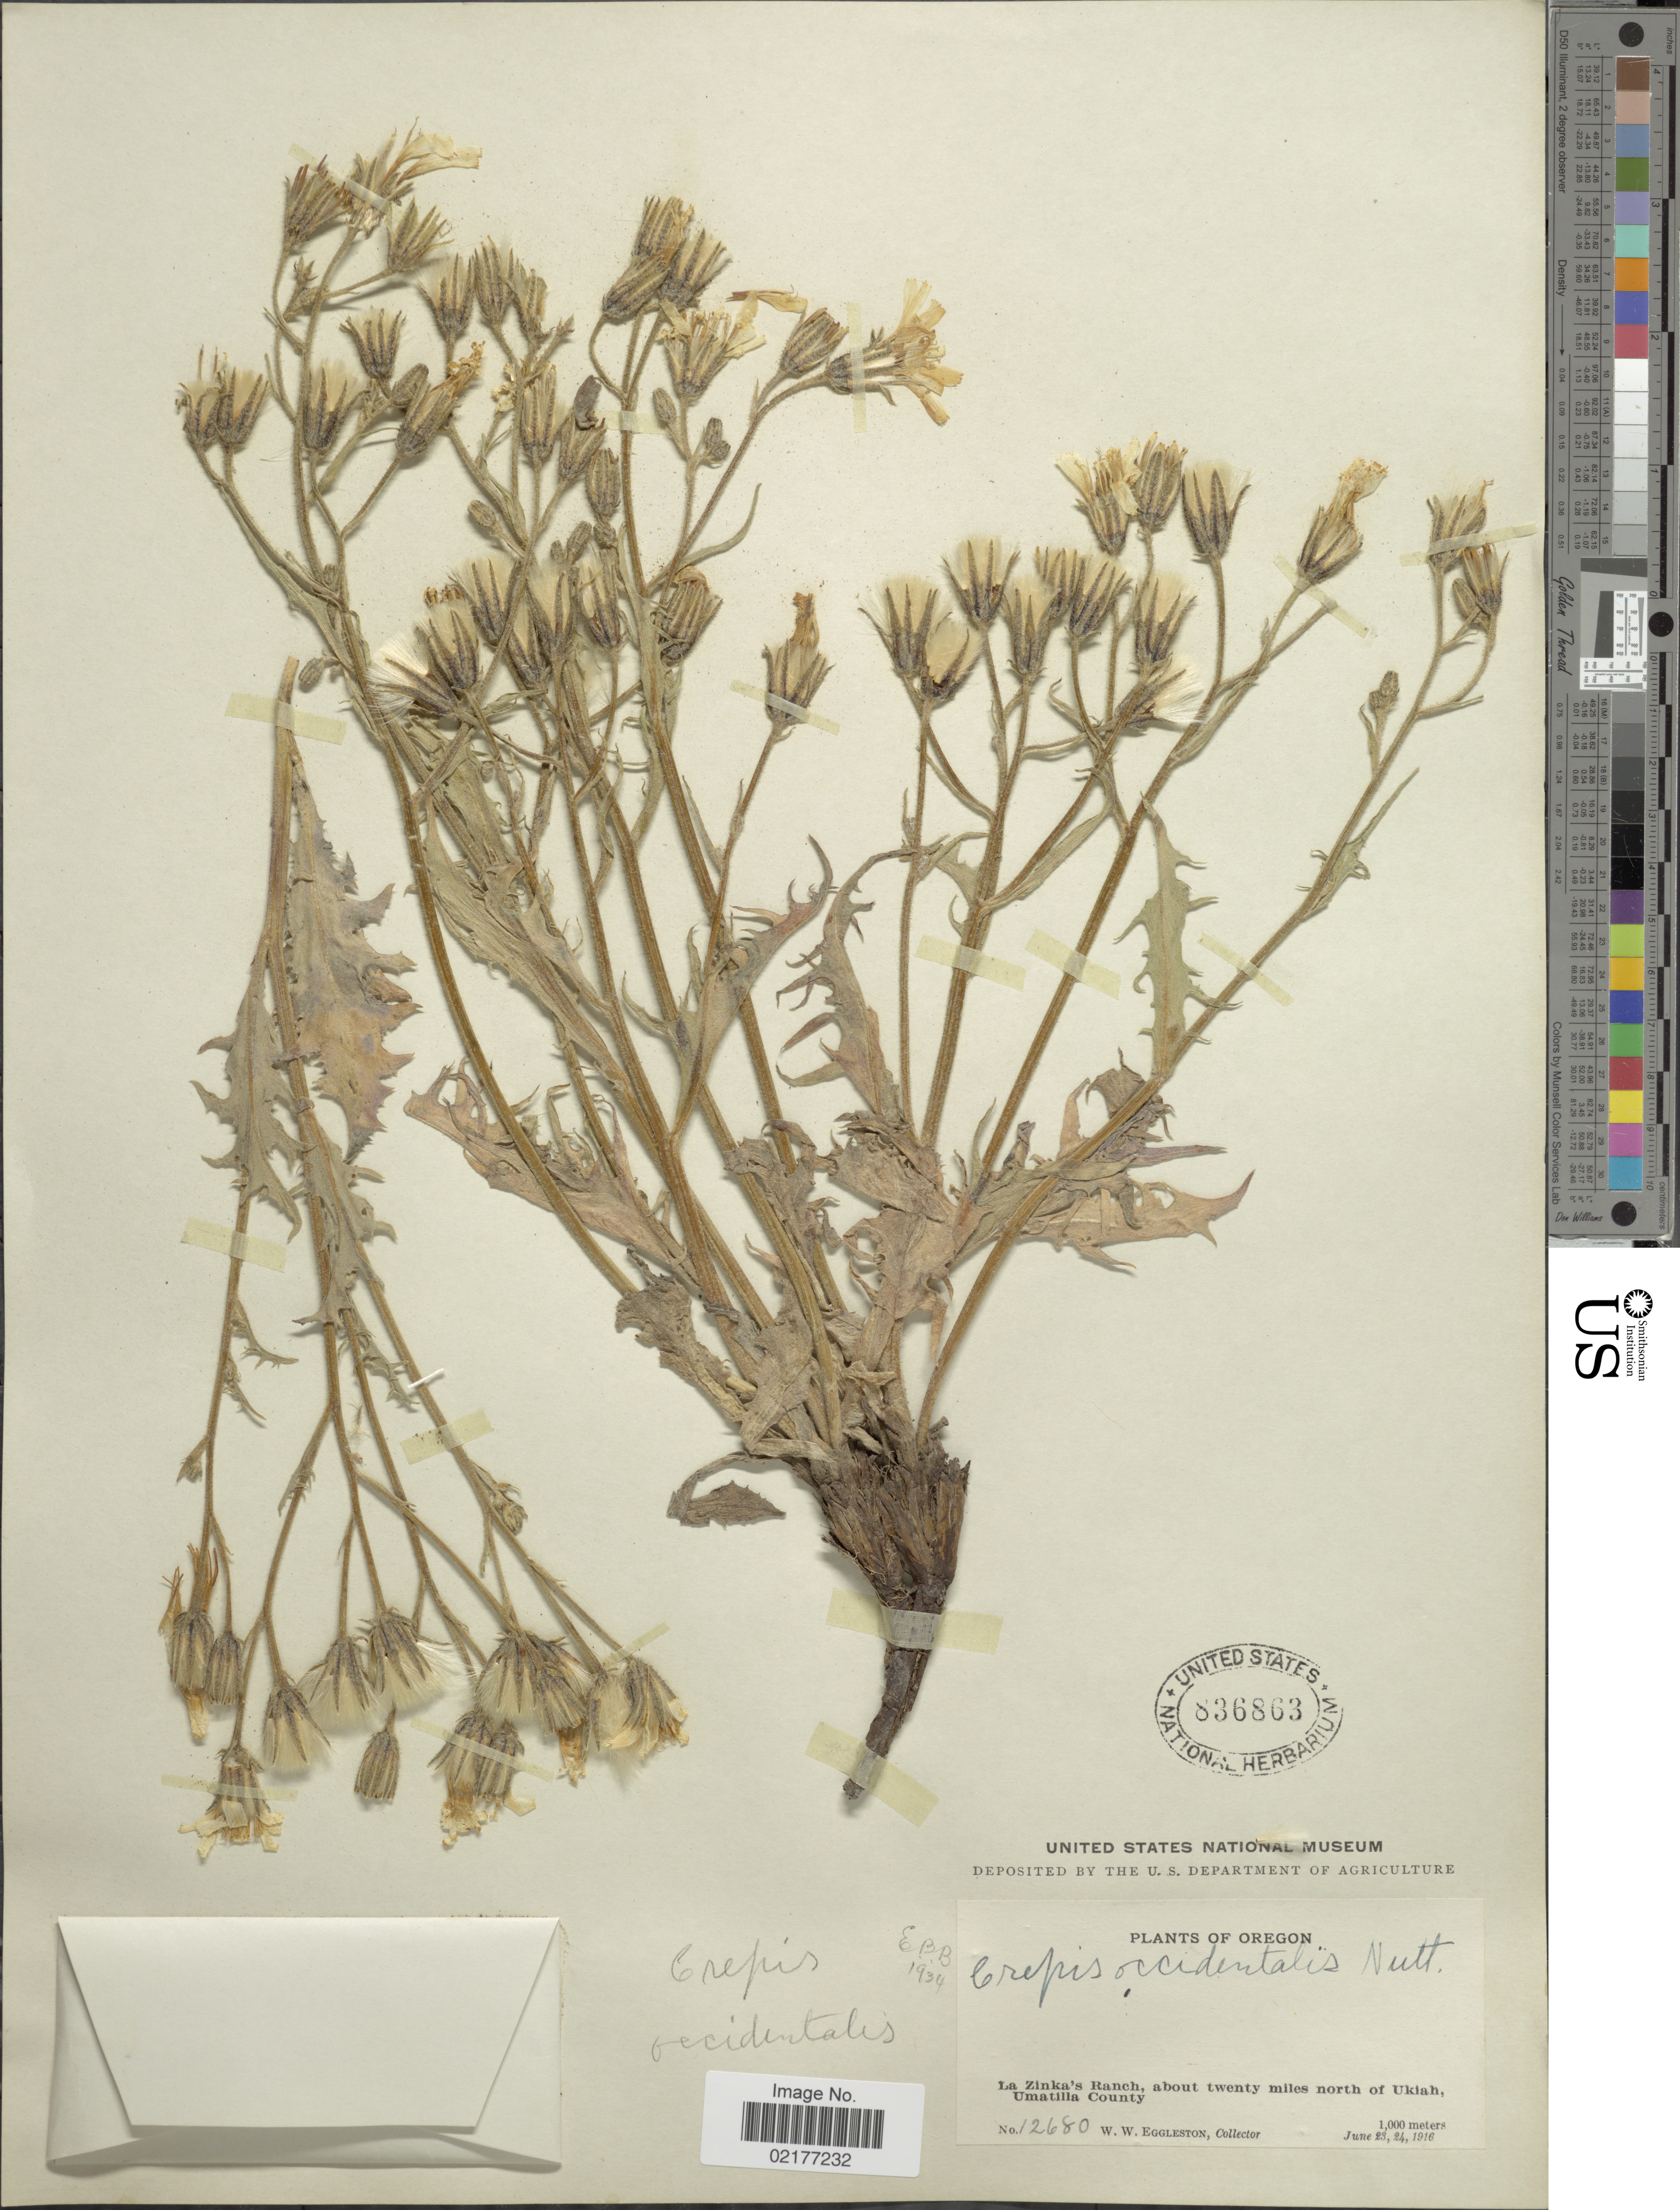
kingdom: Plantae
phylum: Tracheophyta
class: Magnoliopsida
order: Asterales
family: Asteraceae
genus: Crepis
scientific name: Crepis occidentalis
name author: Nutt.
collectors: W. W. Eggleston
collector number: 12680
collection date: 1916-06-23/1916-06-24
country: United States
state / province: Oregon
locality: La Zinka's Ranch, about twenty miles north of Ukiah, Umatilla County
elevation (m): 1000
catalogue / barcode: US 836863